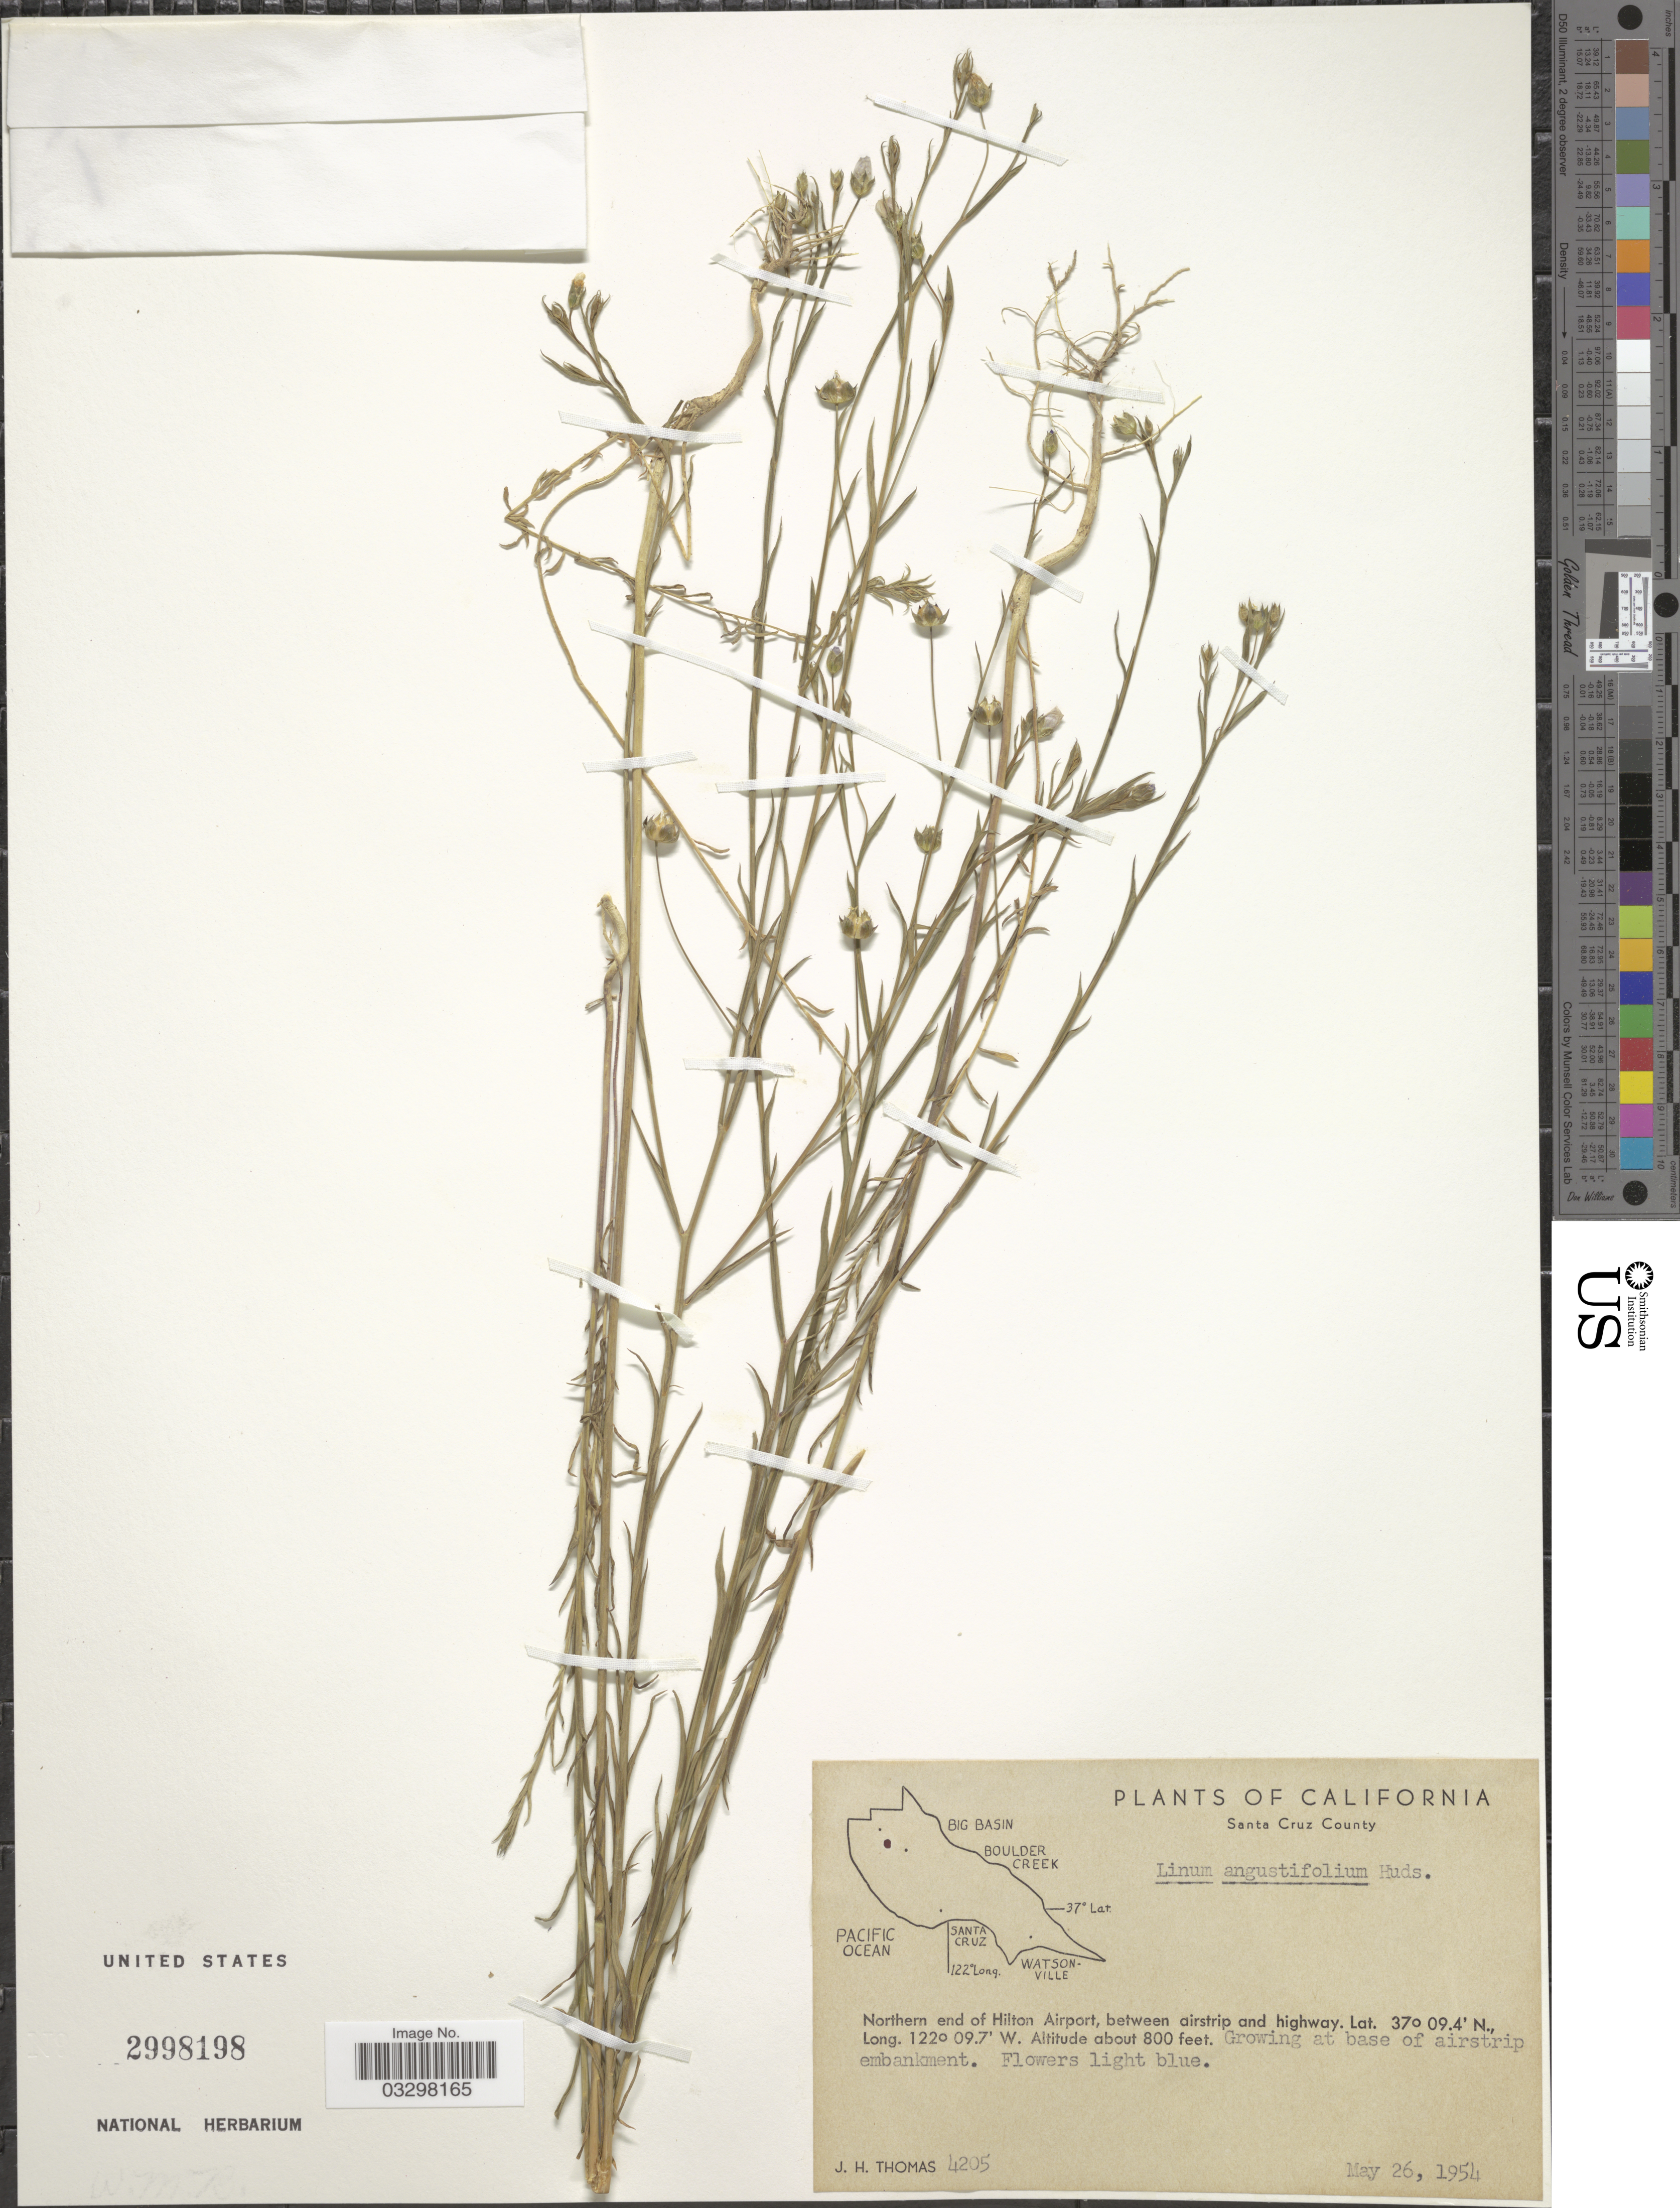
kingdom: Plantae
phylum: Tracheophyta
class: Magnoliopsida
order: Malpighiales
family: Linaceae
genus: Linum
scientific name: Linum angustifolium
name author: Huds.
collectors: J. H. Thomas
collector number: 4205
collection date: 1954-05-26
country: United States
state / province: California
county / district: Santa Cruz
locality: Santa Cruz County, Northern end of Hilton Airport, between airstrip and highway.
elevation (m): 244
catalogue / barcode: US 2998198